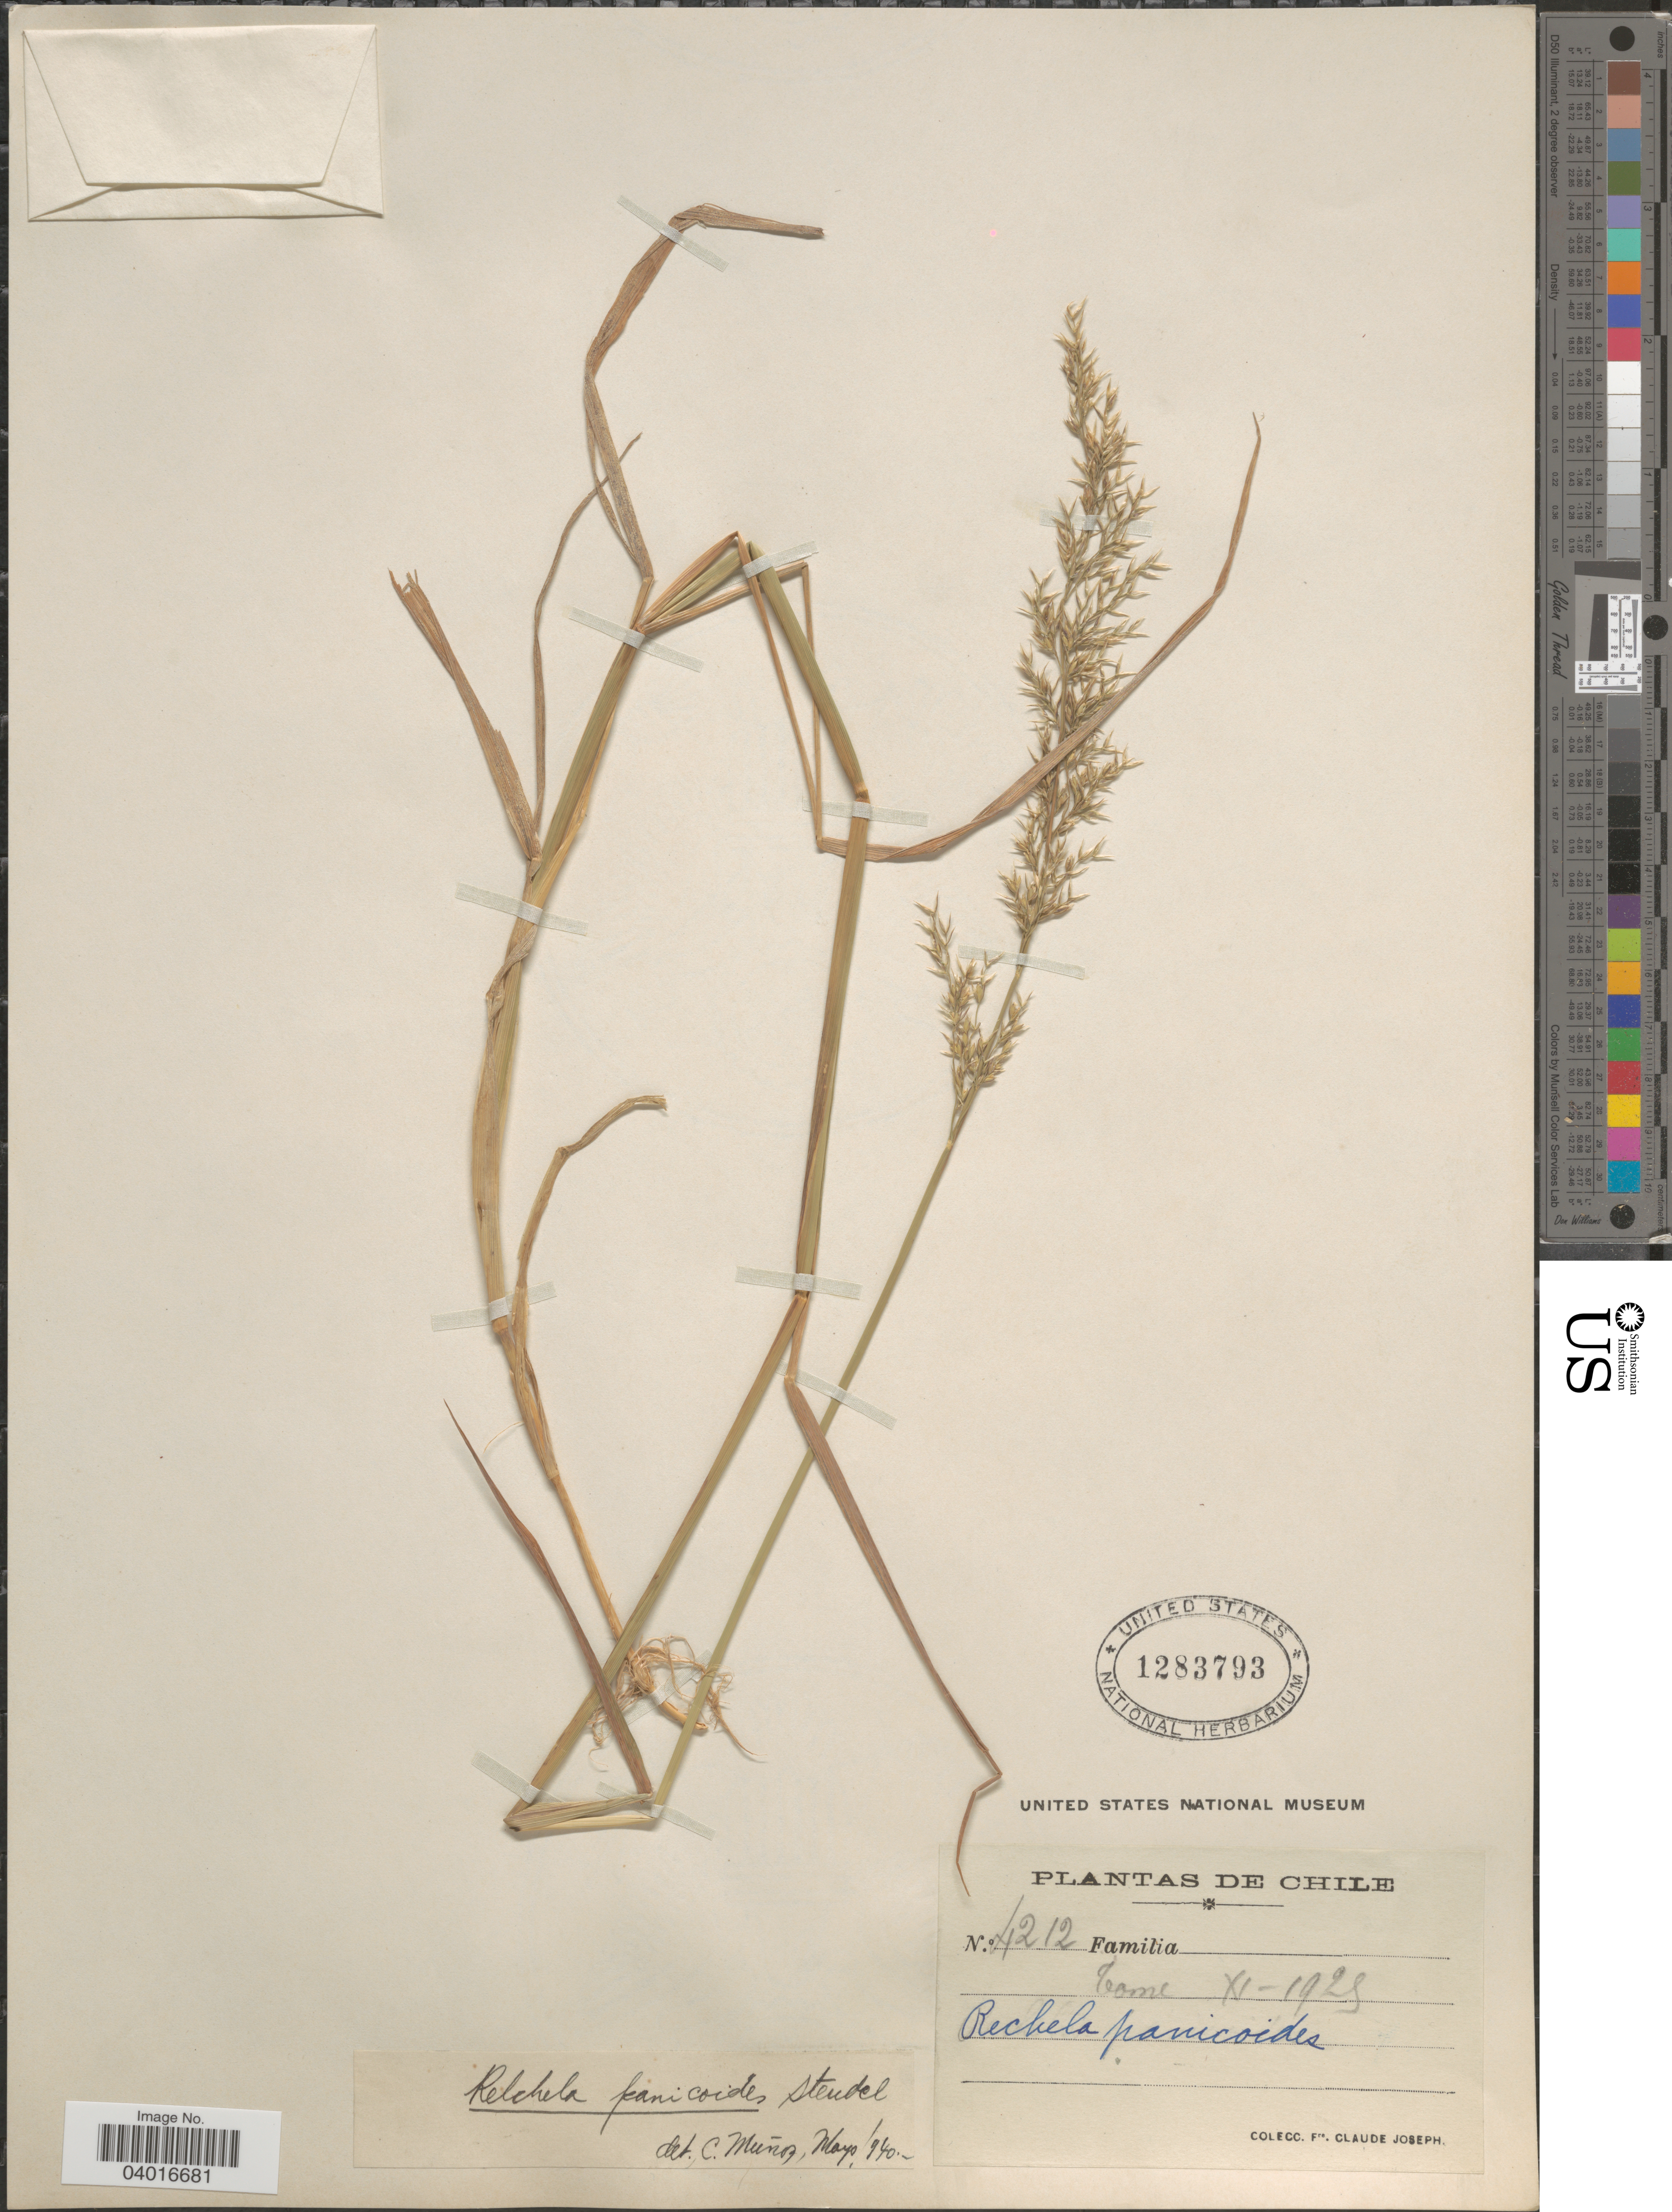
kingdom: Plantae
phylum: Tracheophyta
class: Liliopsida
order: Poales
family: Poaceae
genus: Relchela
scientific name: Relchela panicoides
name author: Steud.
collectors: Bro. Claude-Joseph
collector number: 4212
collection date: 1925-11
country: Chile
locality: Tome.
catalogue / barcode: US 1283793